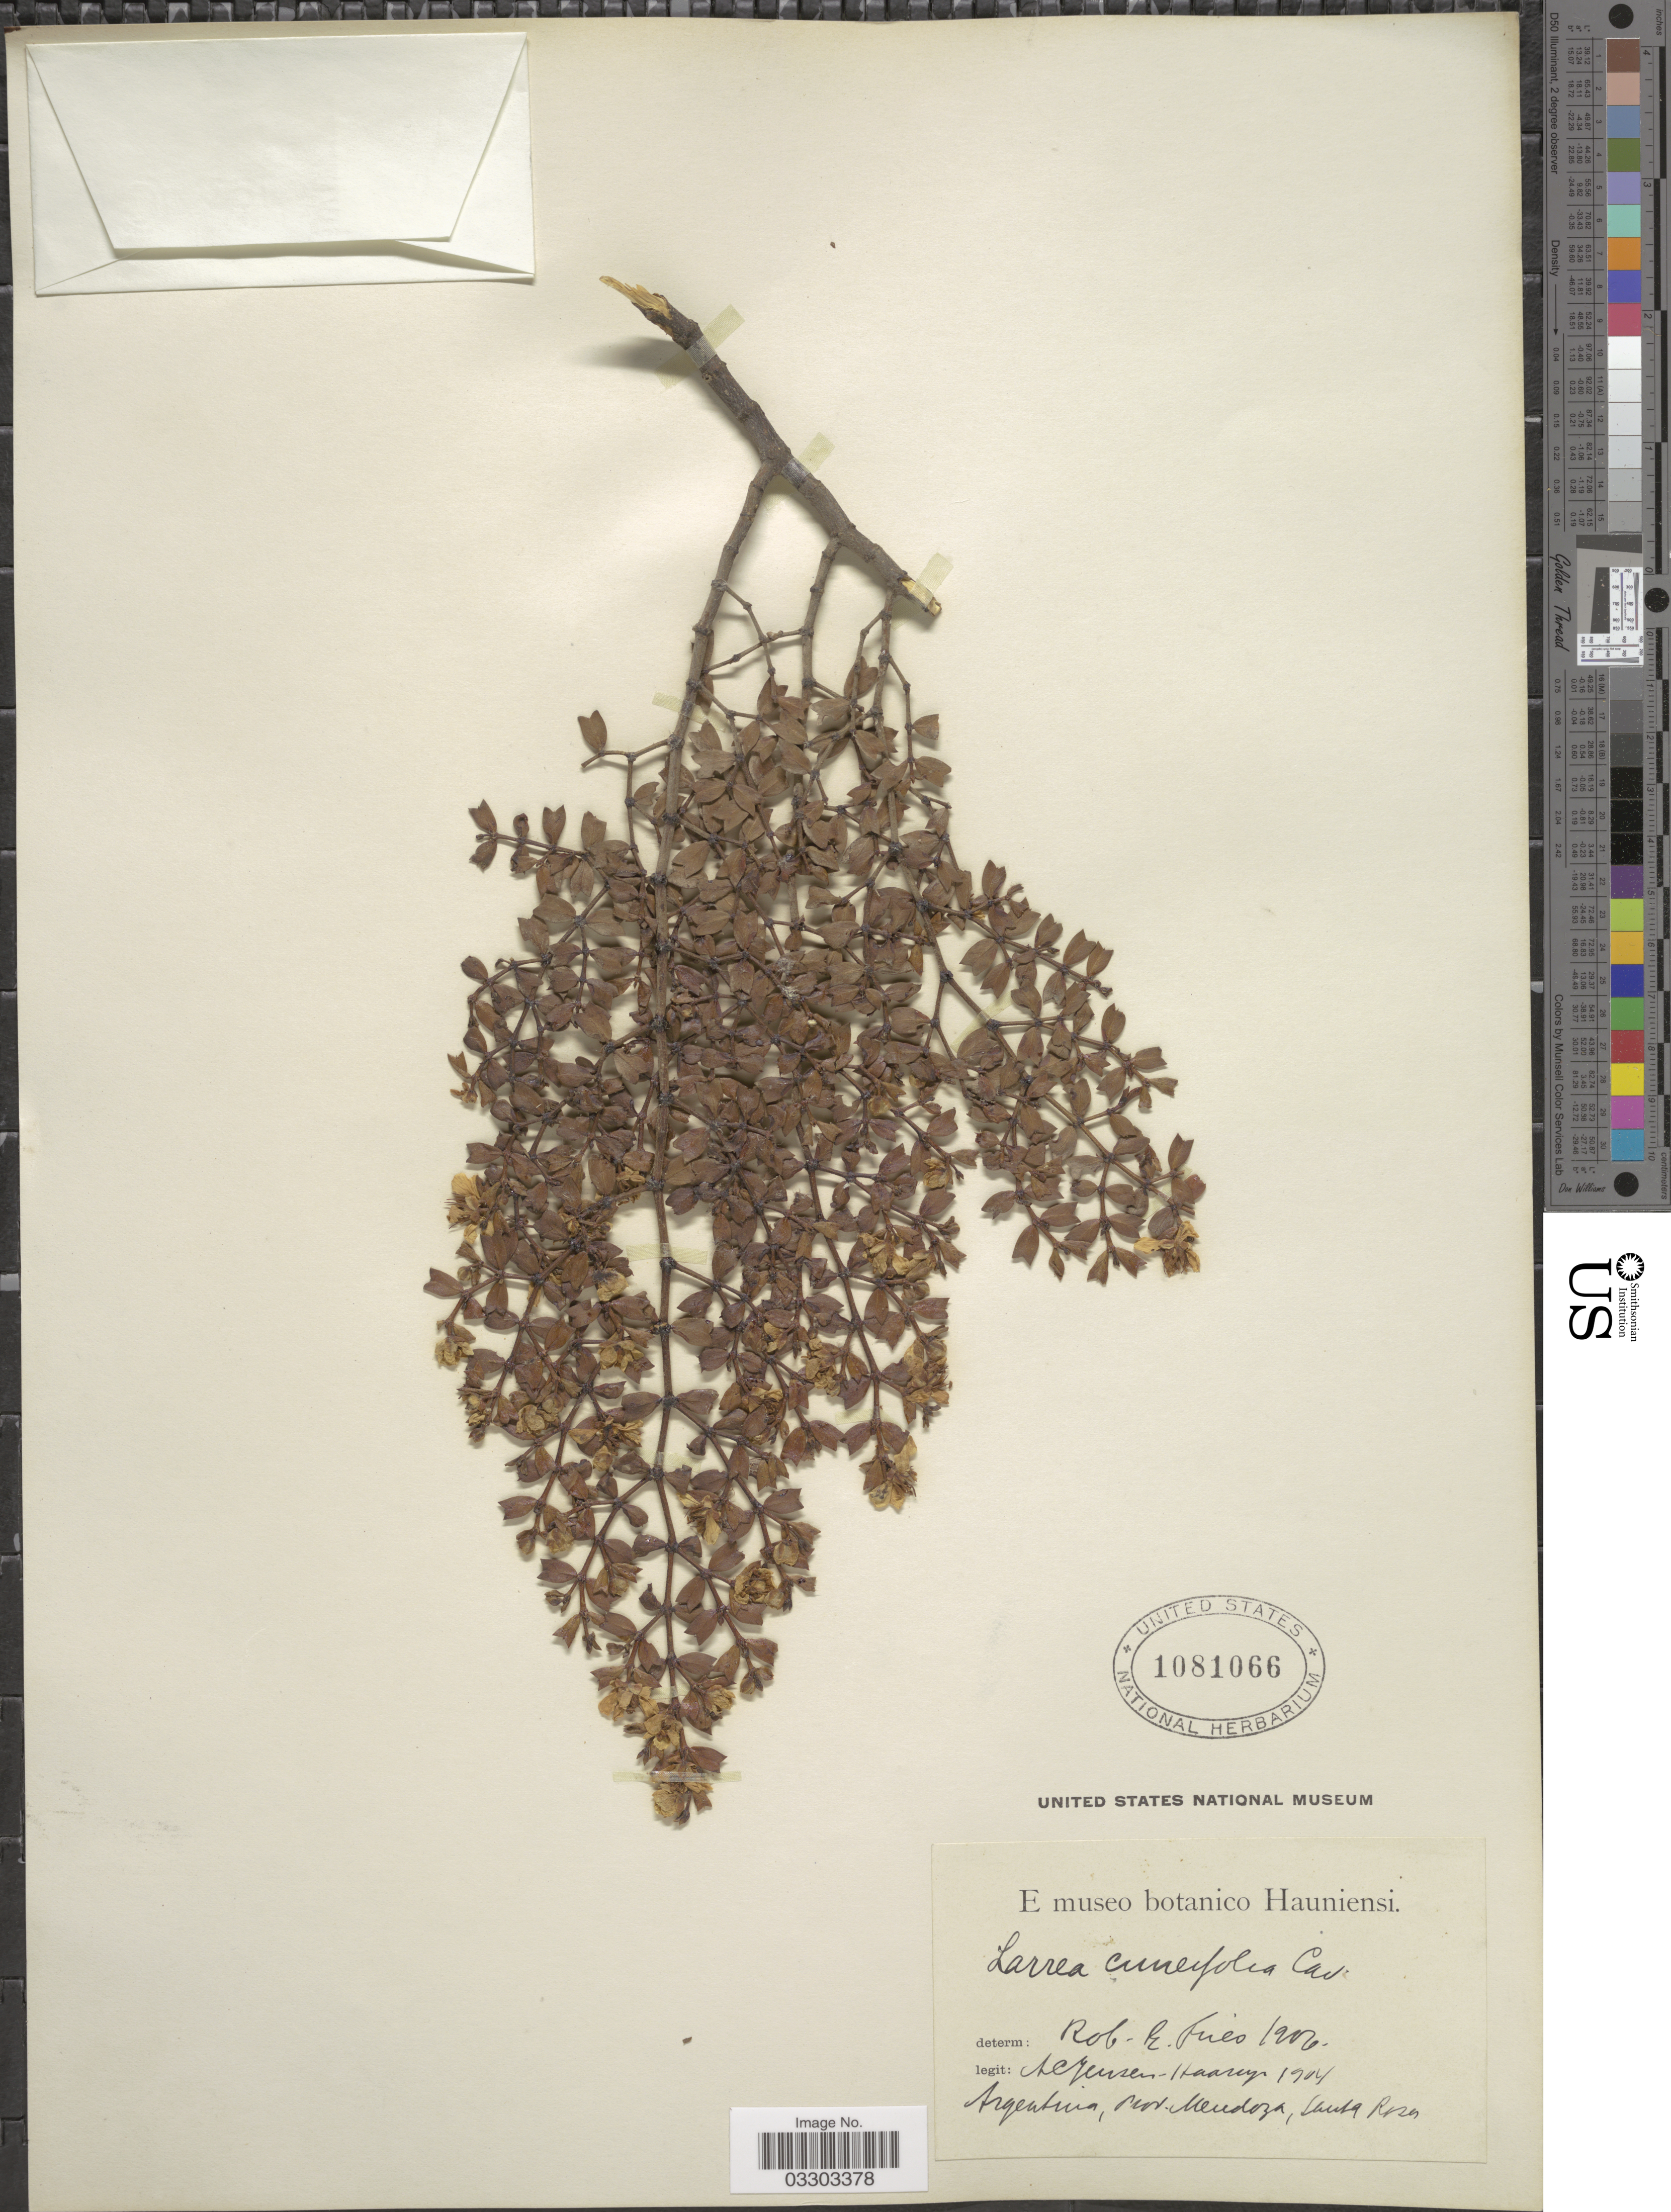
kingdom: Plantae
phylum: Tracheophyta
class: Magnoliopsida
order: Zygophyllales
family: Zygophyllaceae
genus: Larrea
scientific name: Larrea cuneifolia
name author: Cav.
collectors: A. C. Jensen-Haarup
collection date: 1904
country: Argentina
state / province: Mendoza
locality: Santa Rosa.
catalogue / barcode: US 1081066